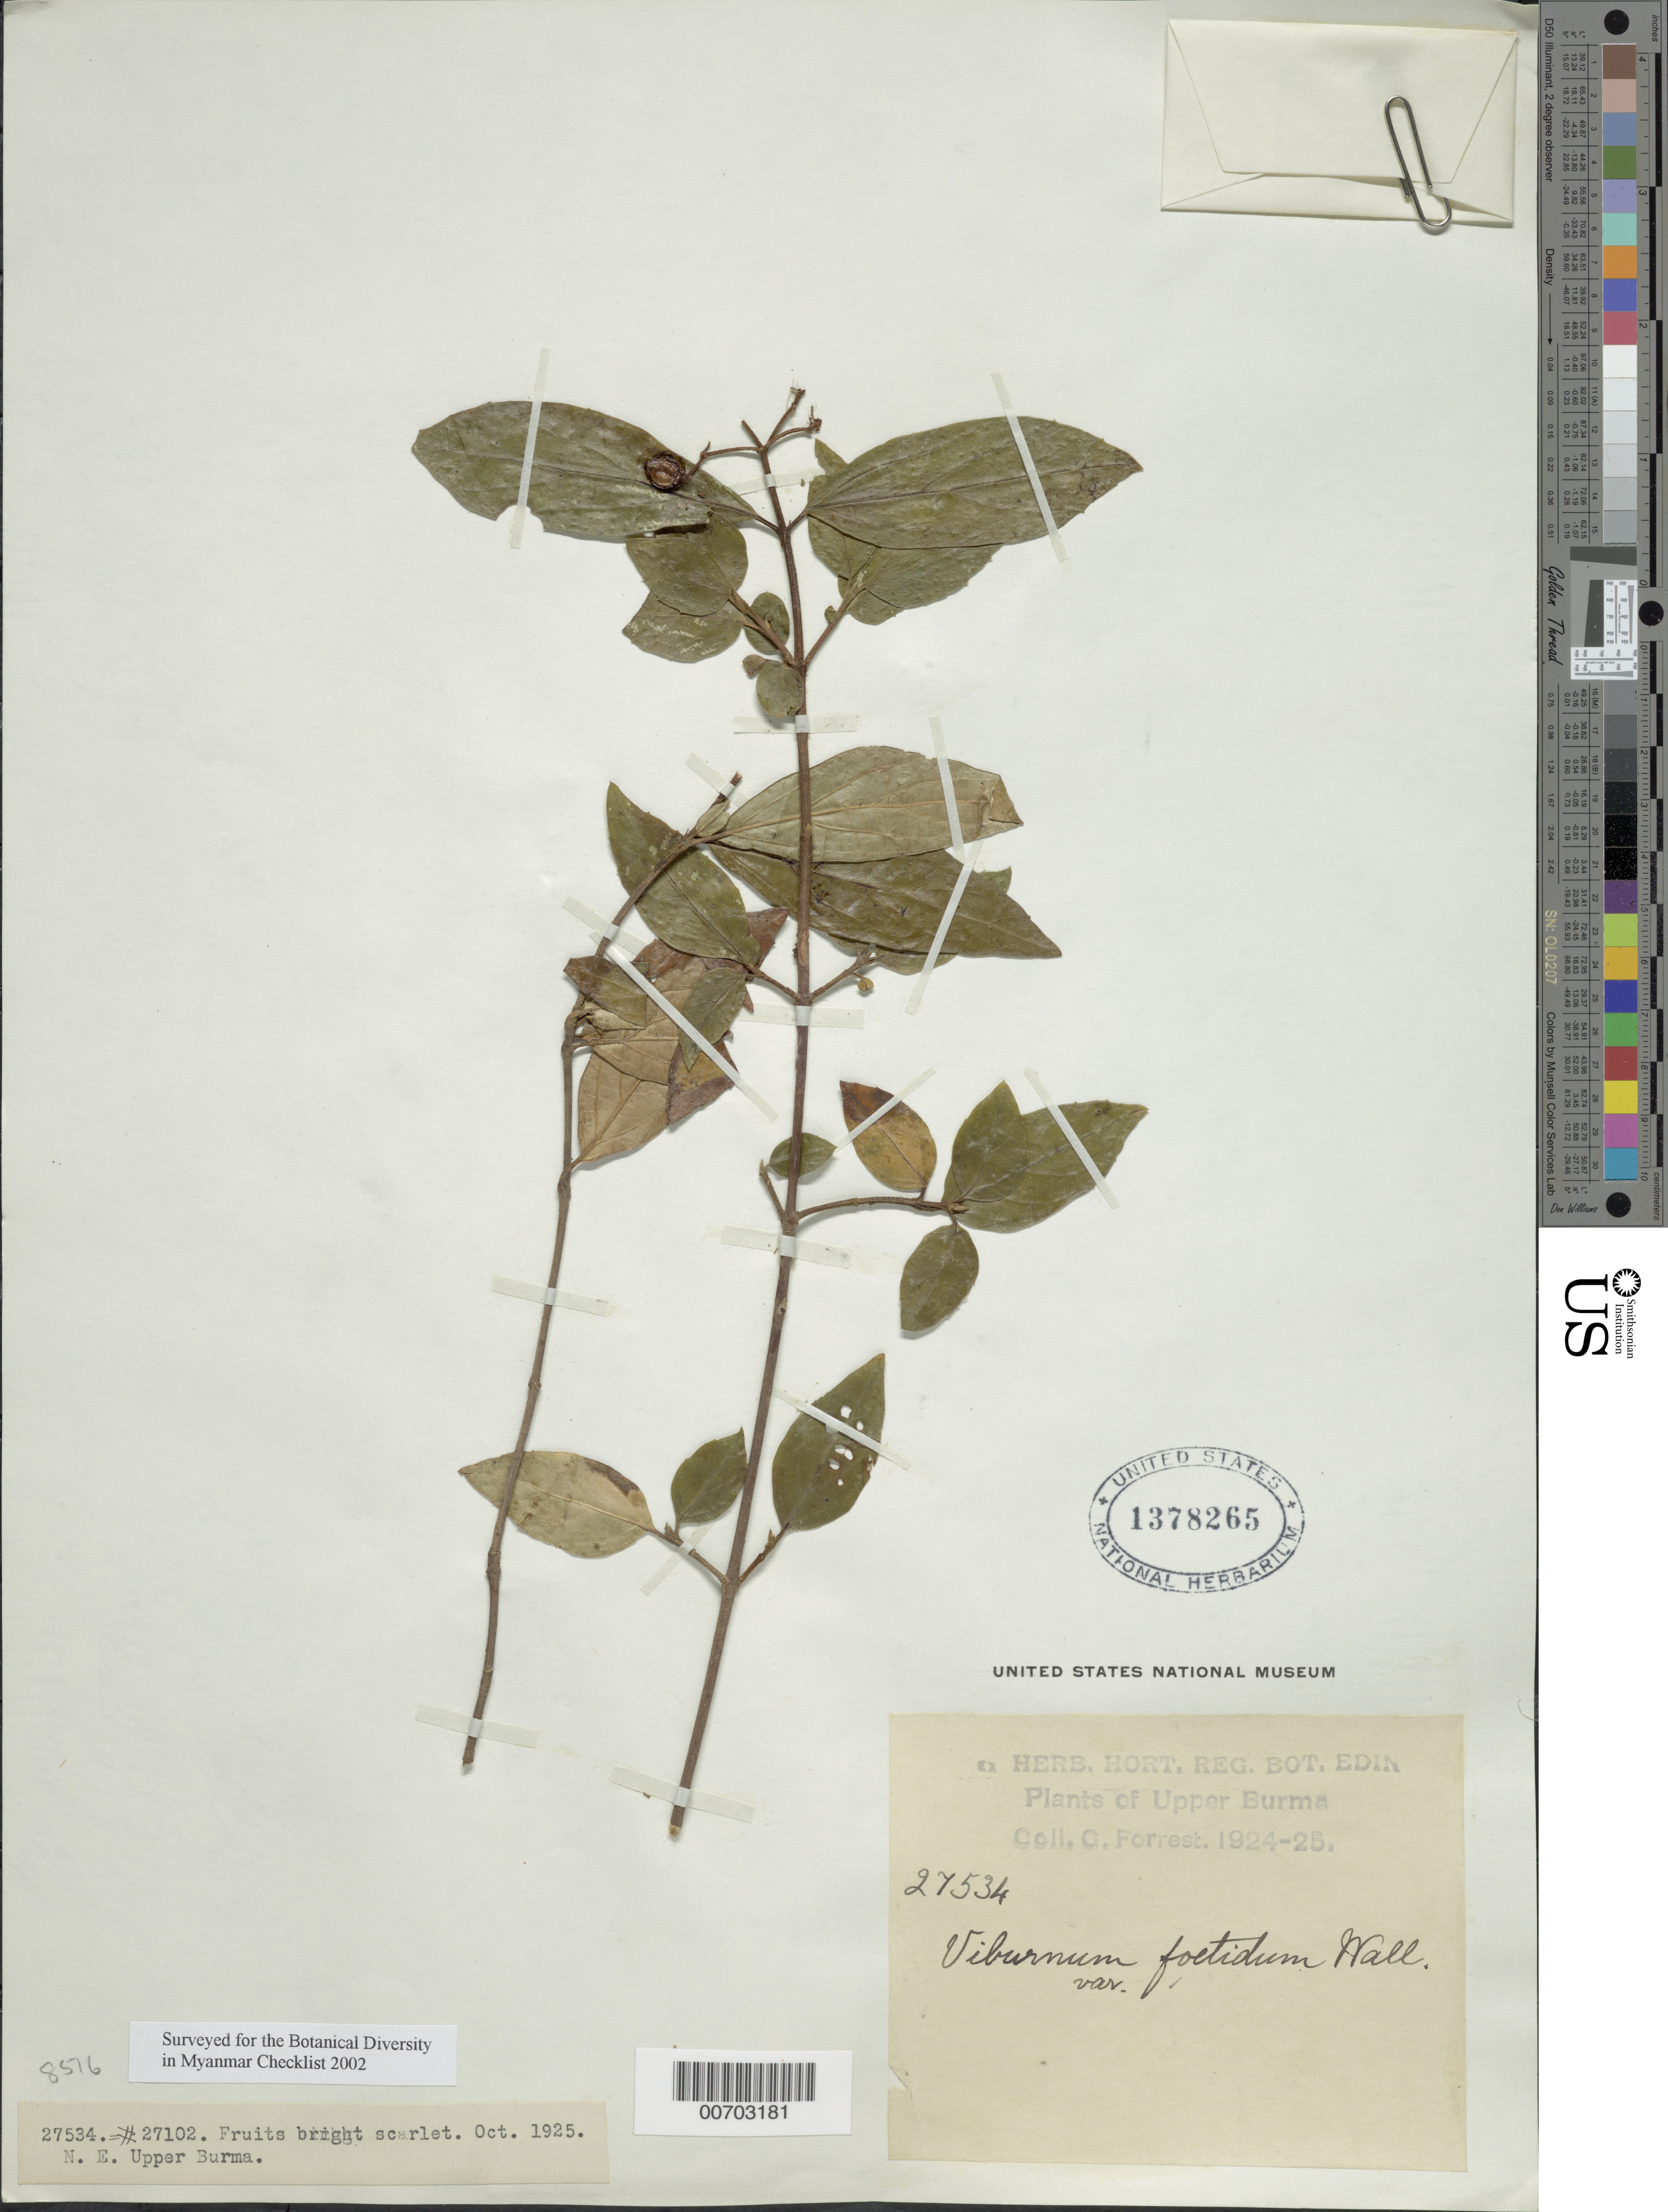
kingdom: Plantae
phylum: Tracheophyta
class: Magnoliopsida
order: Dipsacales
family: Viburnaceae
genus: Viburnum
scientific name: Viburnum foetidum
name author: Wall.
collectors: G. Forrest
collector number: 27534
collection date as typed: Oct 1925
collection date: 1925-10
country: Myanmar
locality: N.E. Upper Burma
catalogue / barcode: US 1378265